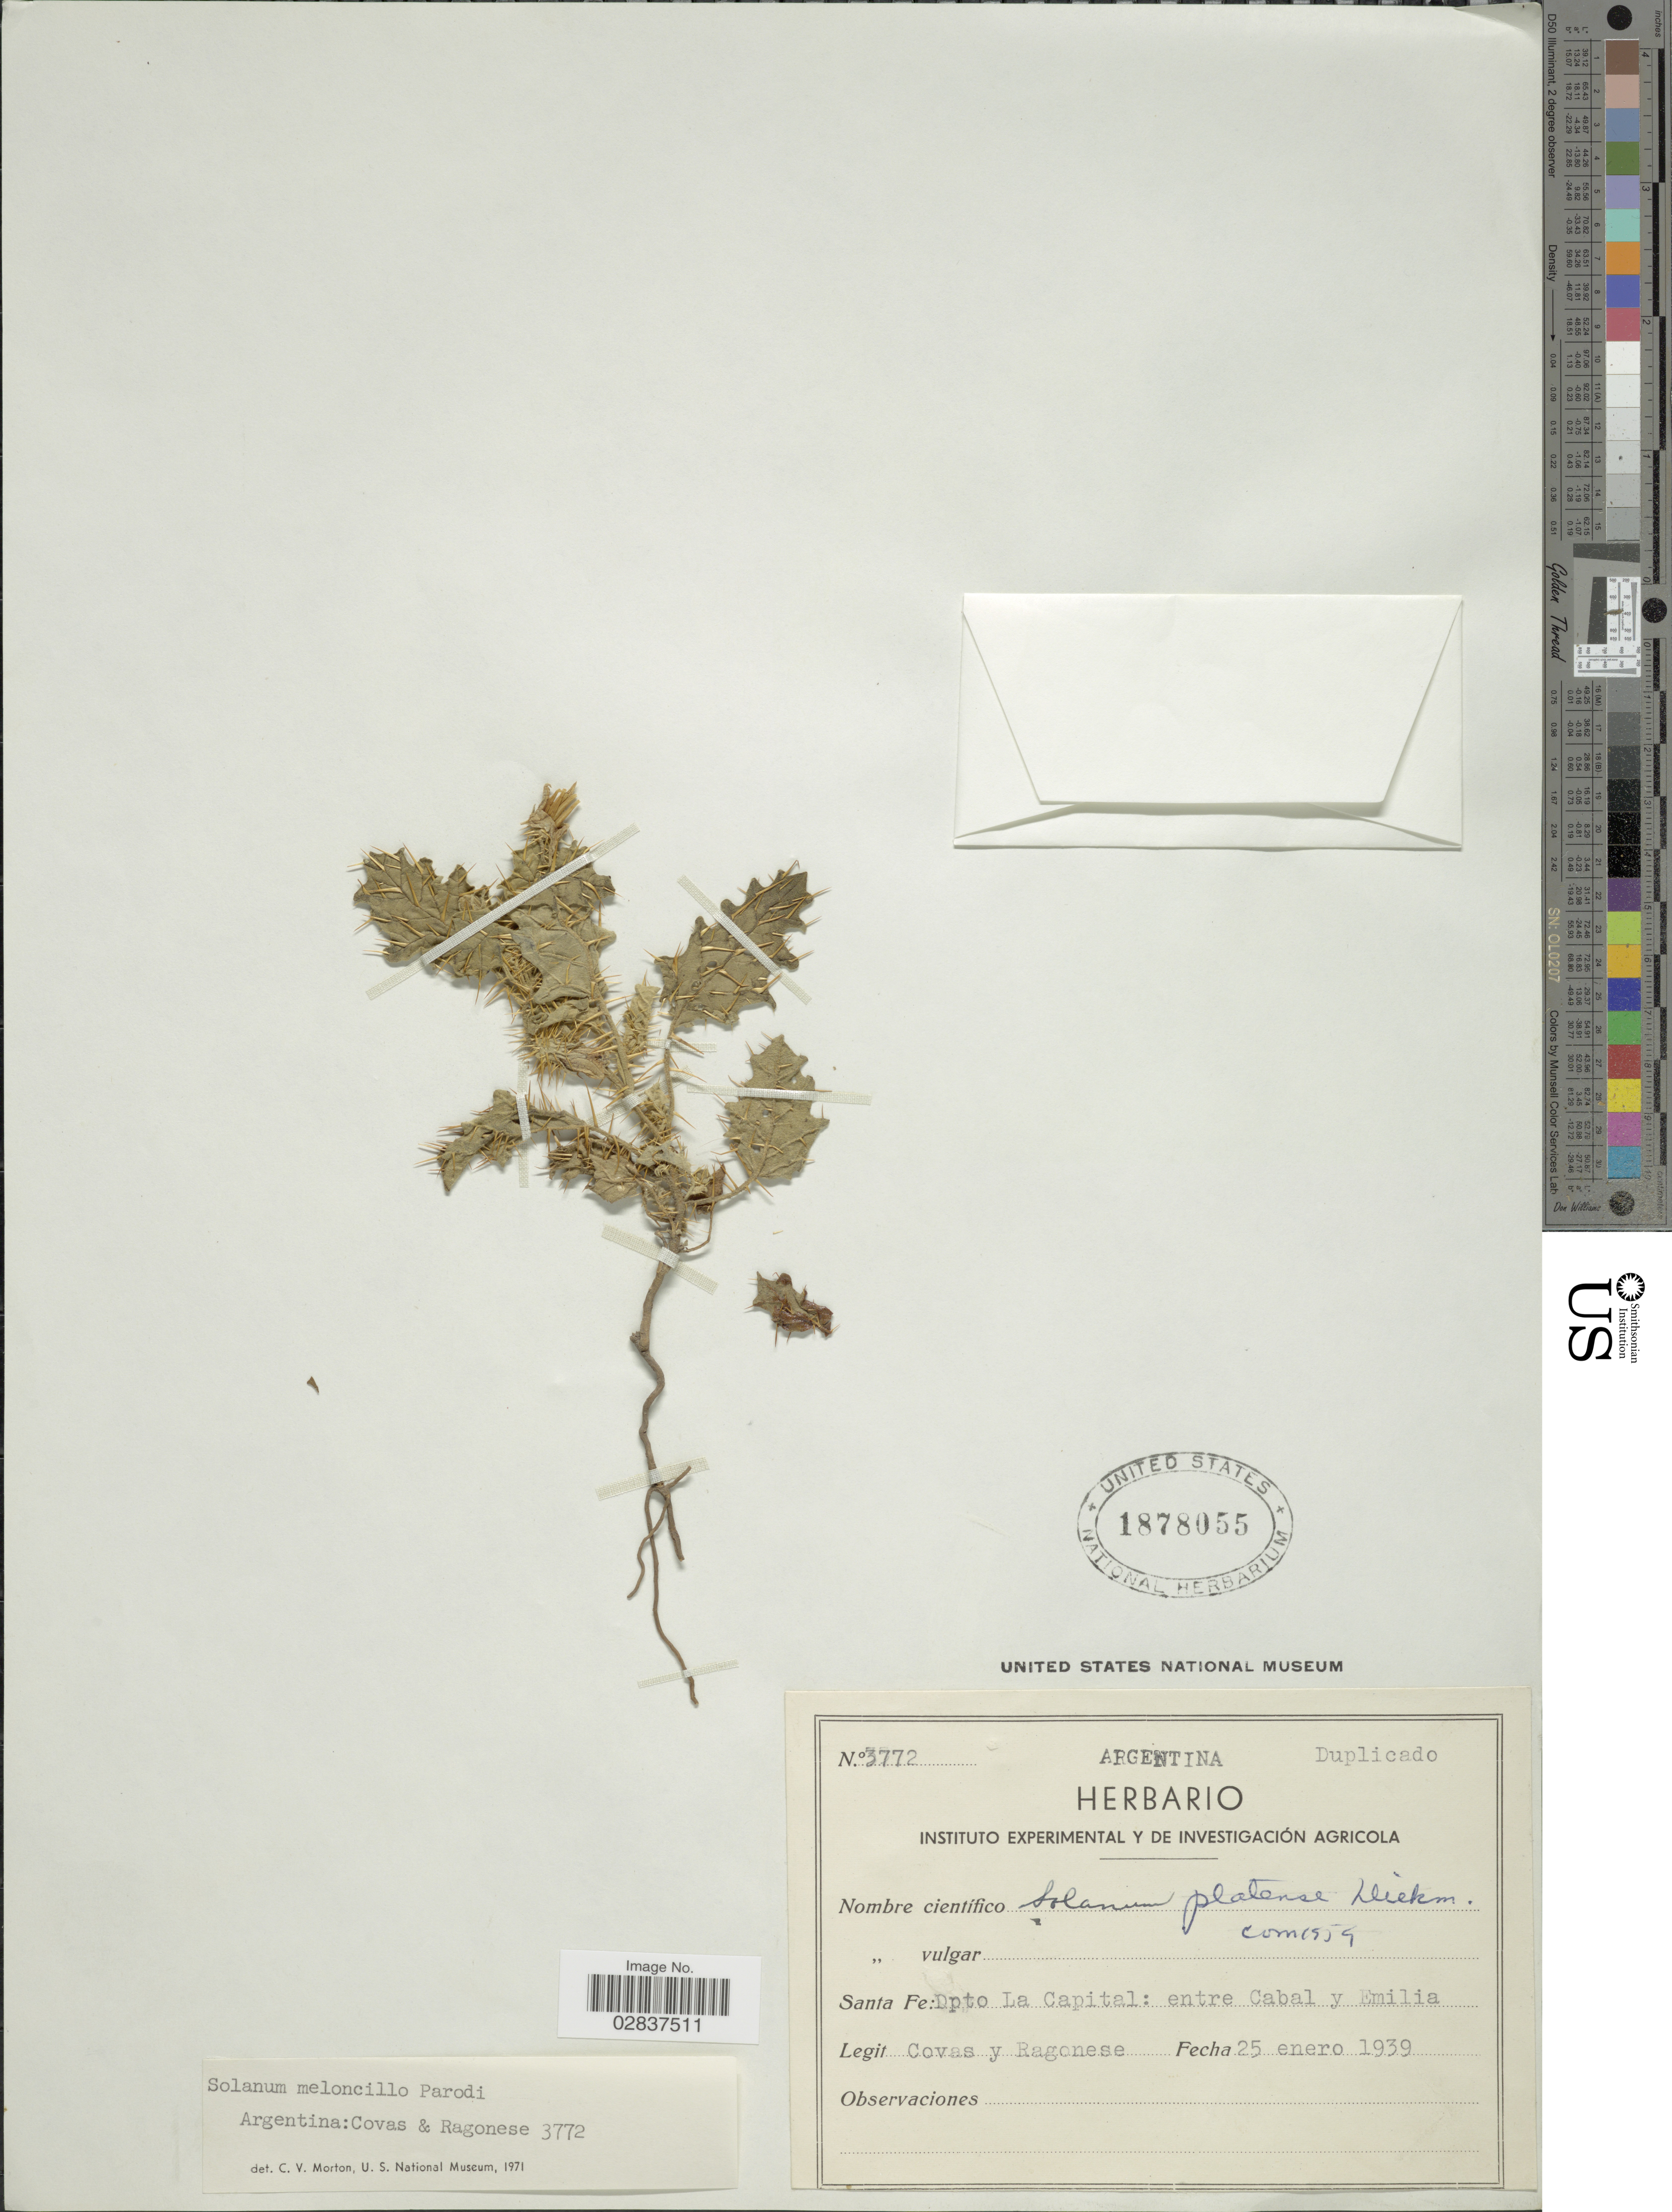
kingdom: Plantae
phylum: Tracheophyta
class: Magnoliopsida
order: Solanales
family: Solanaceae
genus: Solanum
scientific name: Solanum juvenale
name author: Thell.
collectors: -. Covas & Ragonese, --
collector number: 3772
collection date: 1939-01-25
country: Argentina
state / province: Santa Fe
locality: Dpto La Capital: entre Cabal y Emilia.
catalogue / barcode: US 1878055